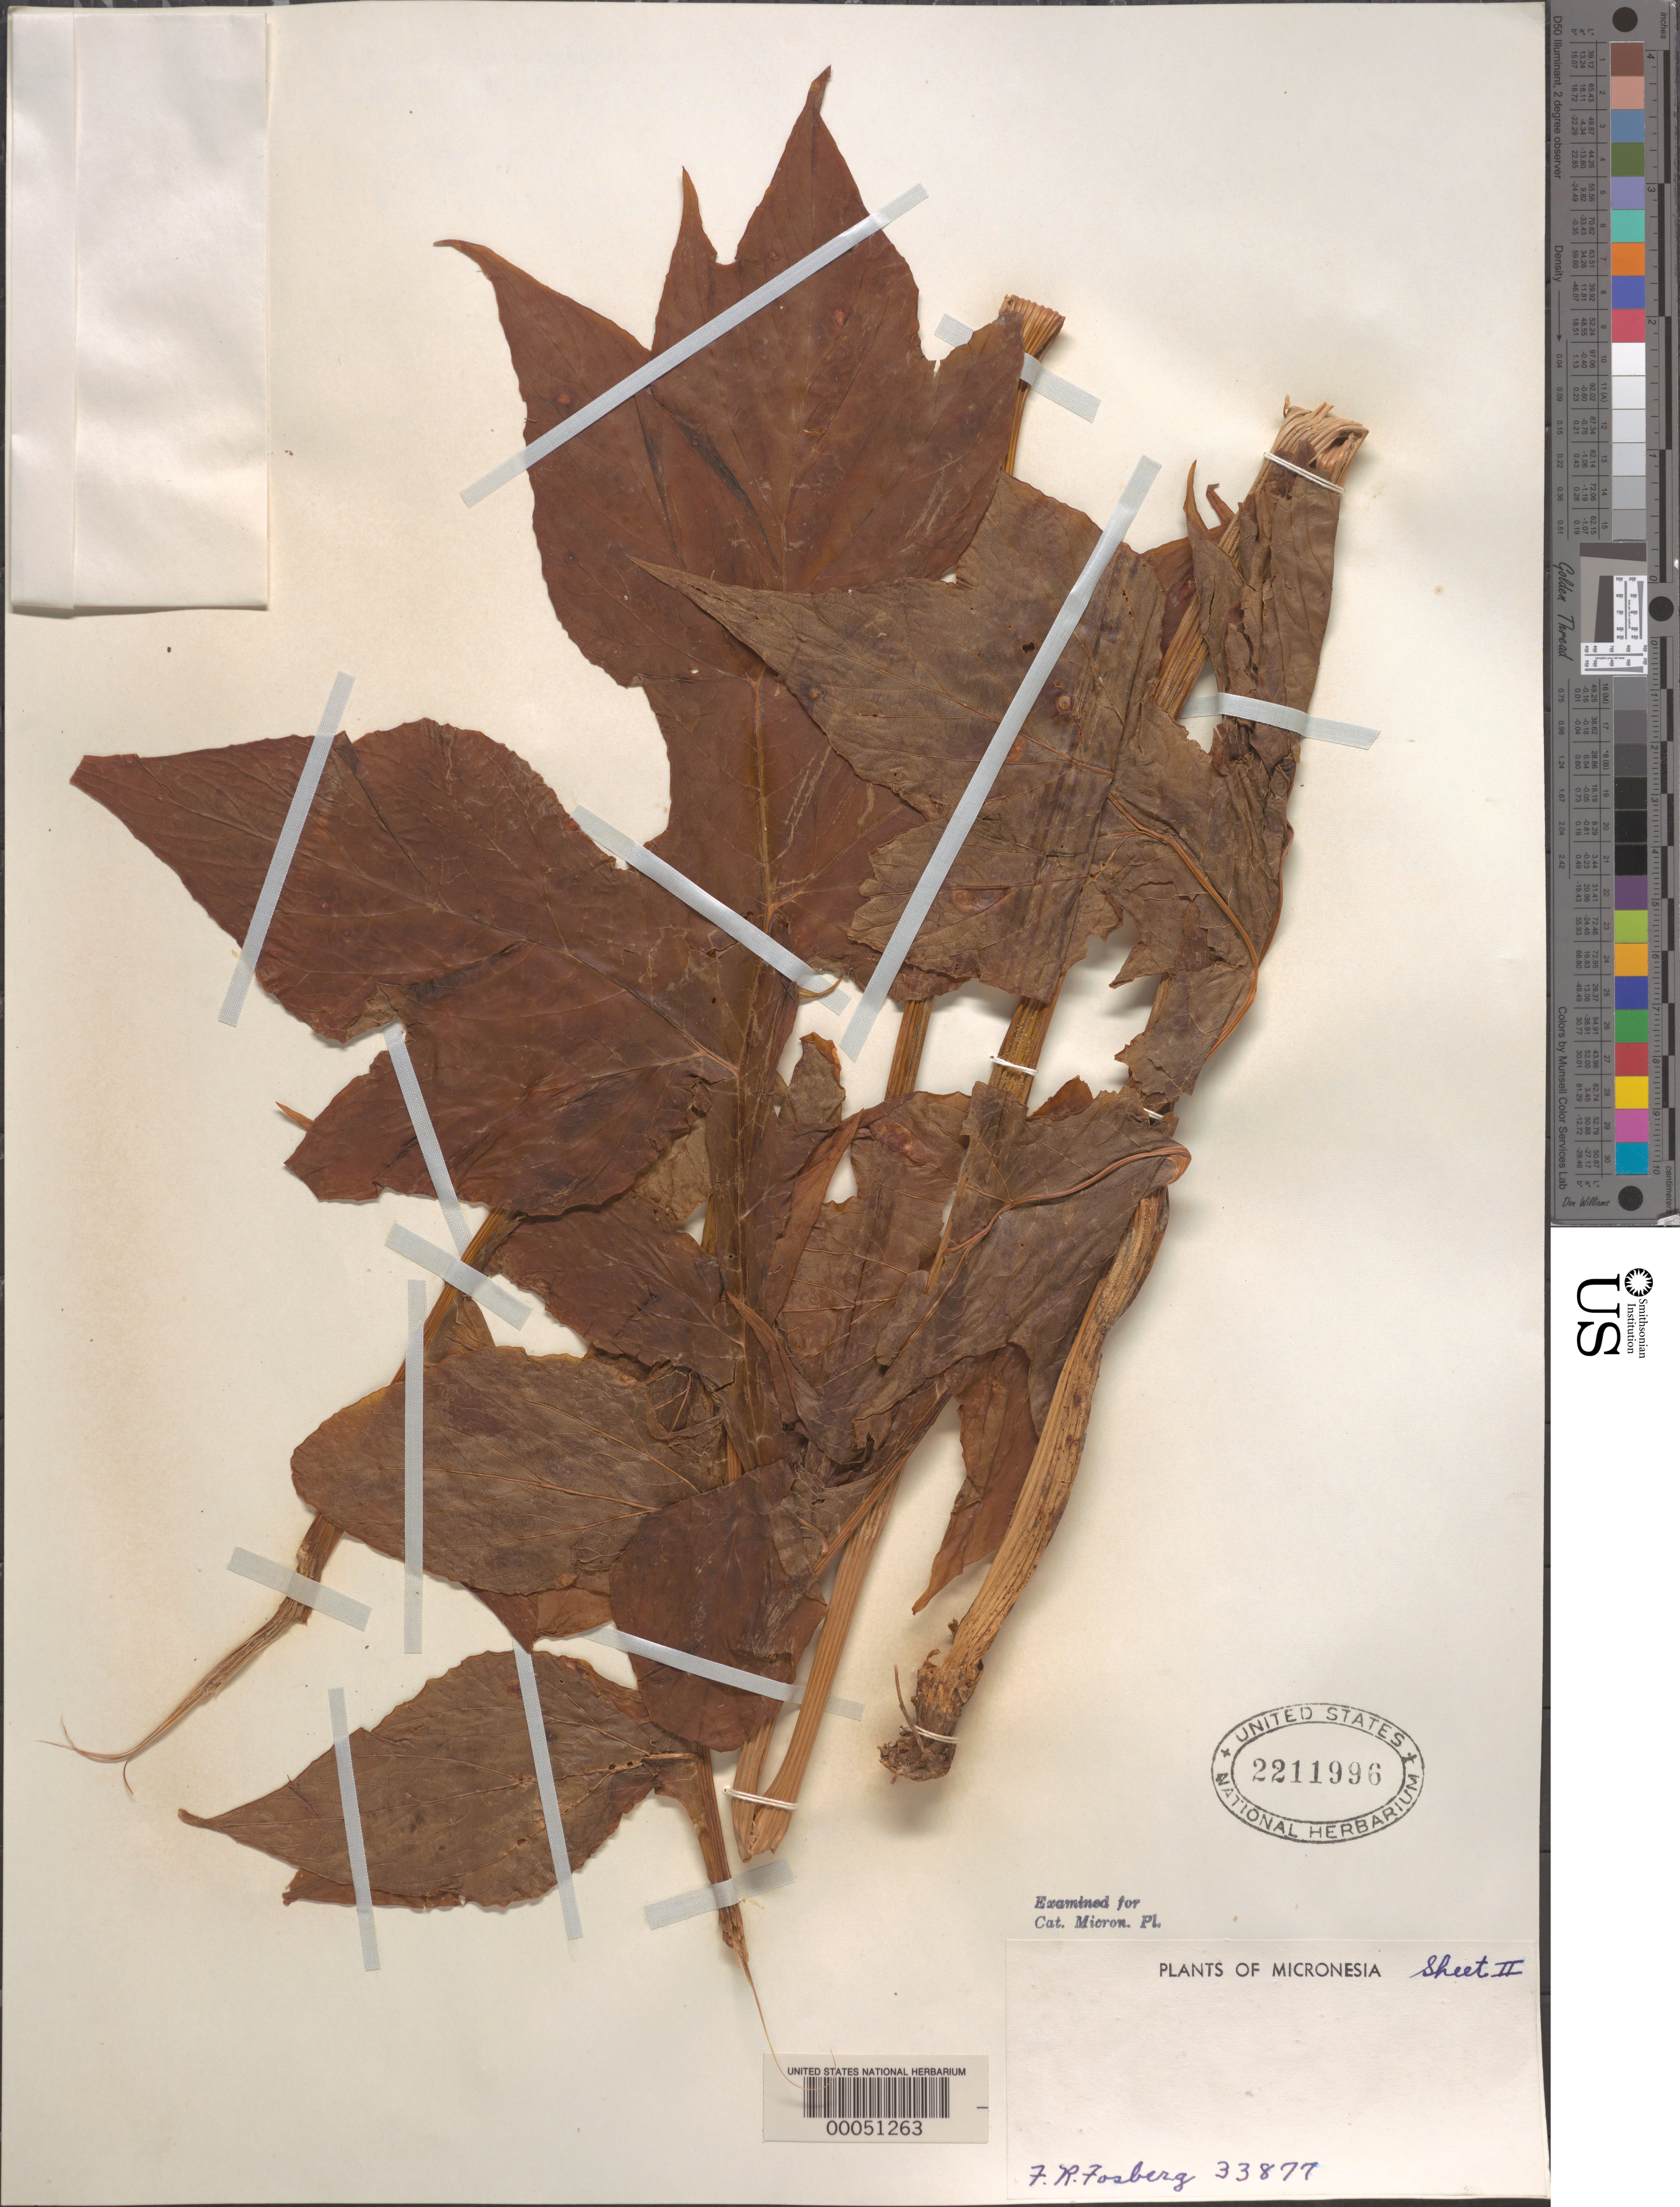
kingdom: Plantae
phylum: Tracheophyta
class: Liliopsida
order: Dioscoreales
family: Dioscoreaceae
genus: Tacca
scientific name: Tacca leontopetaloides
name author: (L.) Kuntze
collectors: F. R. Fosberg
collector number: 33877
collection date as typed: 20 Dec 1951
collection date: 1951-12-20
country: Marshall Islands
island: Bokaak [Pokak] Atoll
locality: Jemo Islet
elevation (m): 2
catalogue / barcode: US 2211996